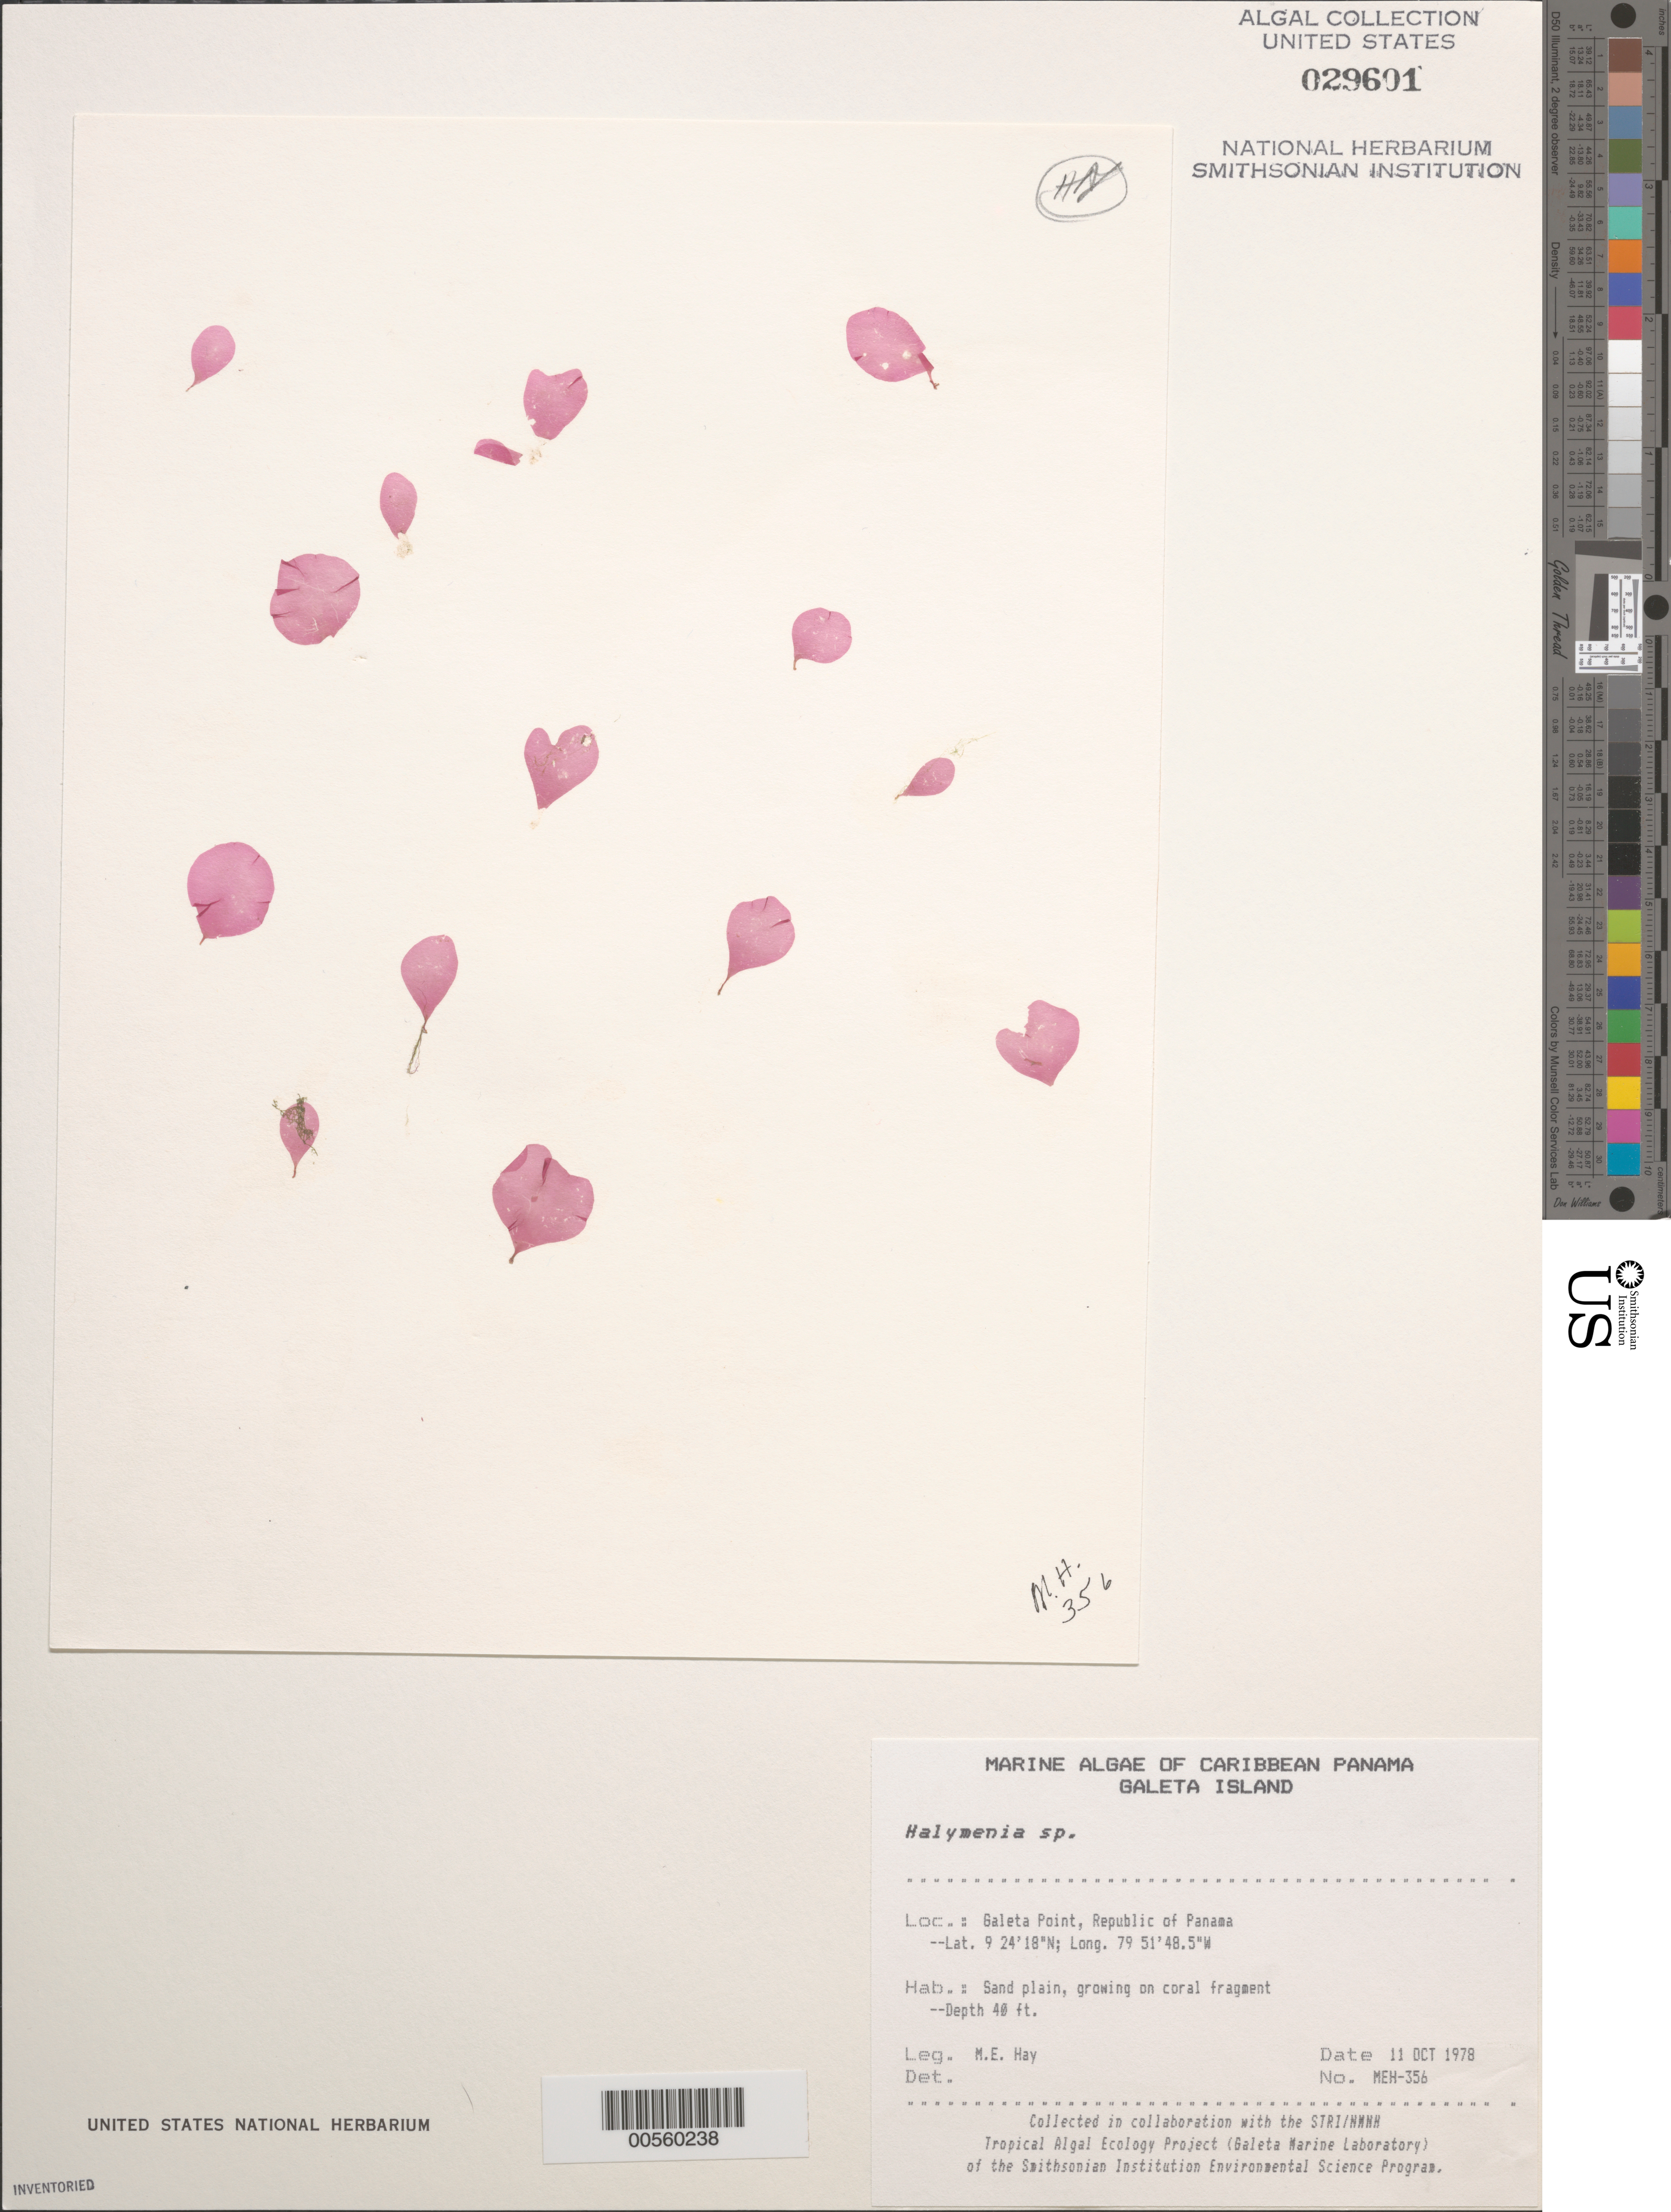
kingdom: Plantae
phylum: Rhodophyta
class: Florideophyceae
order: Halymeniales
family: Halymeniaceae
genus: Halymenia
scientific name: Halymenia sp.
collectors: M. E. Hay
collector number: MEH-356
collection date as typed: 11 Oct 1978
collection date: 1978-10-11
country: Panama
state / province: Colón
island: Galeta Island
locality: Galeta Point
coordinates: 9 24' 18" N, 79 51' 48.5" W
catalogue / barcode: US 29601